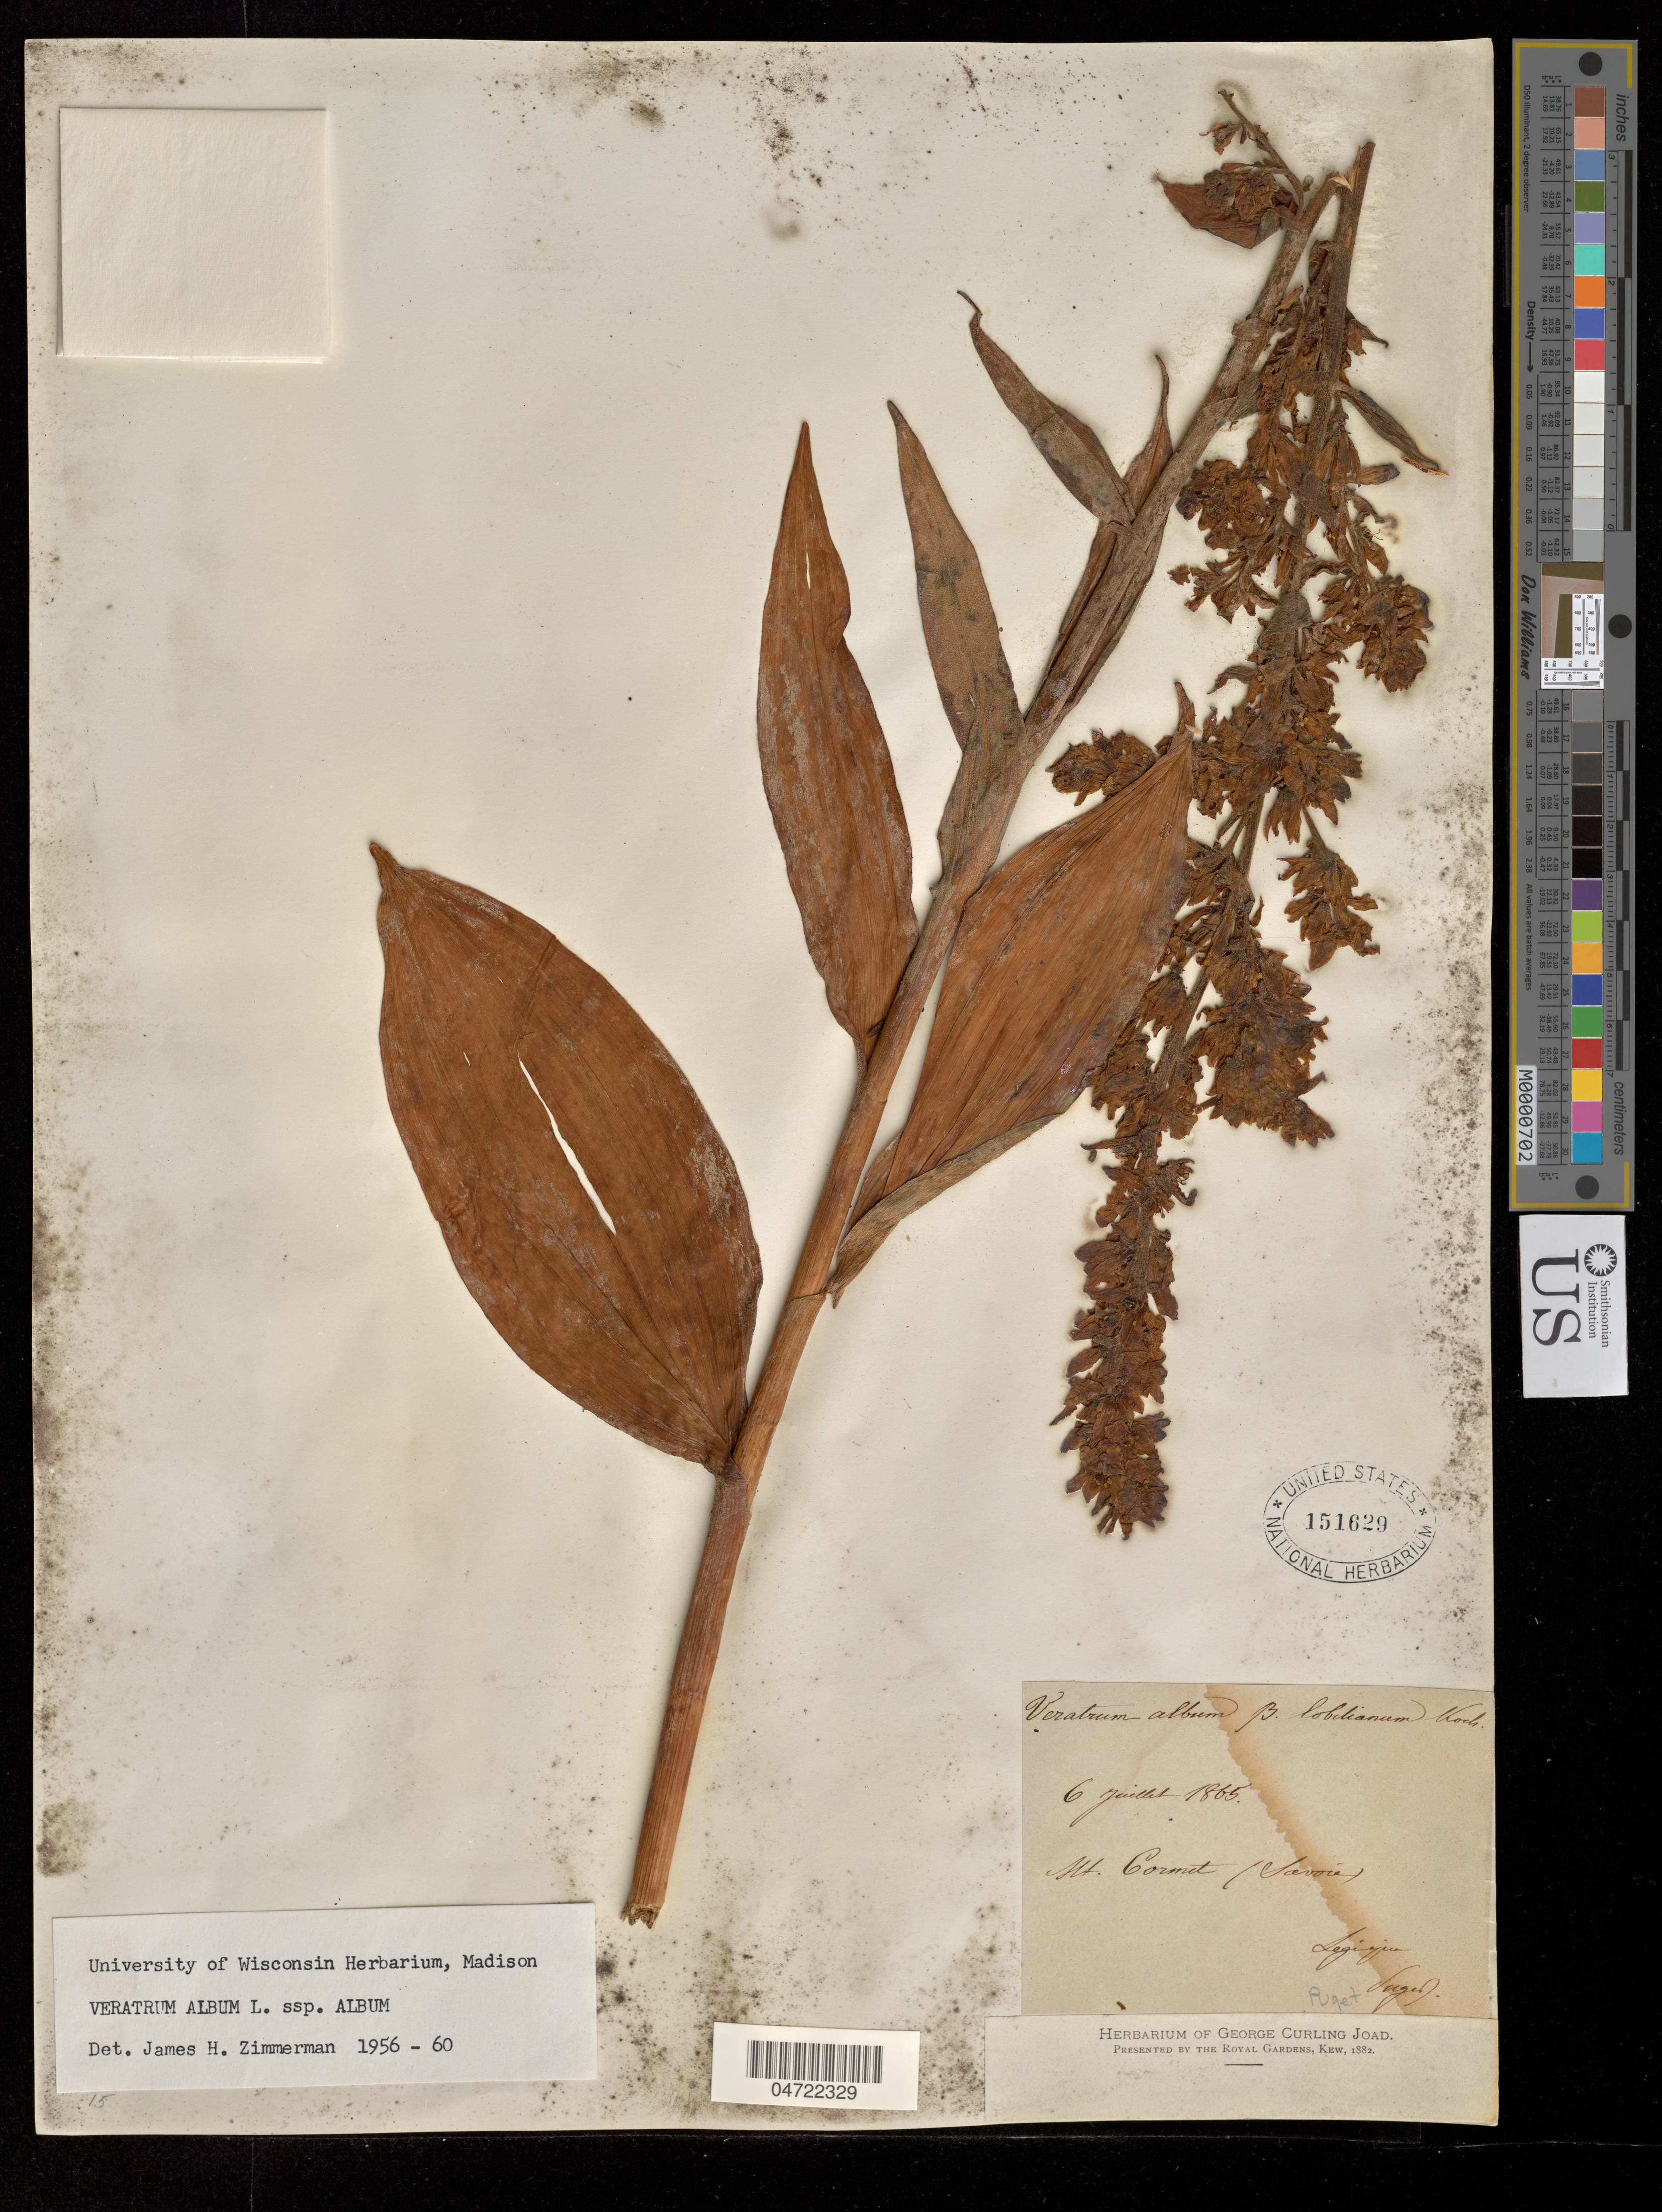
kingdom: Plantae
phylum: Tracheophyta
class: Liliopsida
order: Liliales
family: Melanthiaceae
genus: Veratrum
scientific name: Veratrum album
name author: L.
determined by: Zimmerman, James Hall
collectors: -. Puget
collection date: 1865-07-06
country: France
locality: Ht Cormet (Savoie) [interpreted]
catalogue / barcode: US 151629